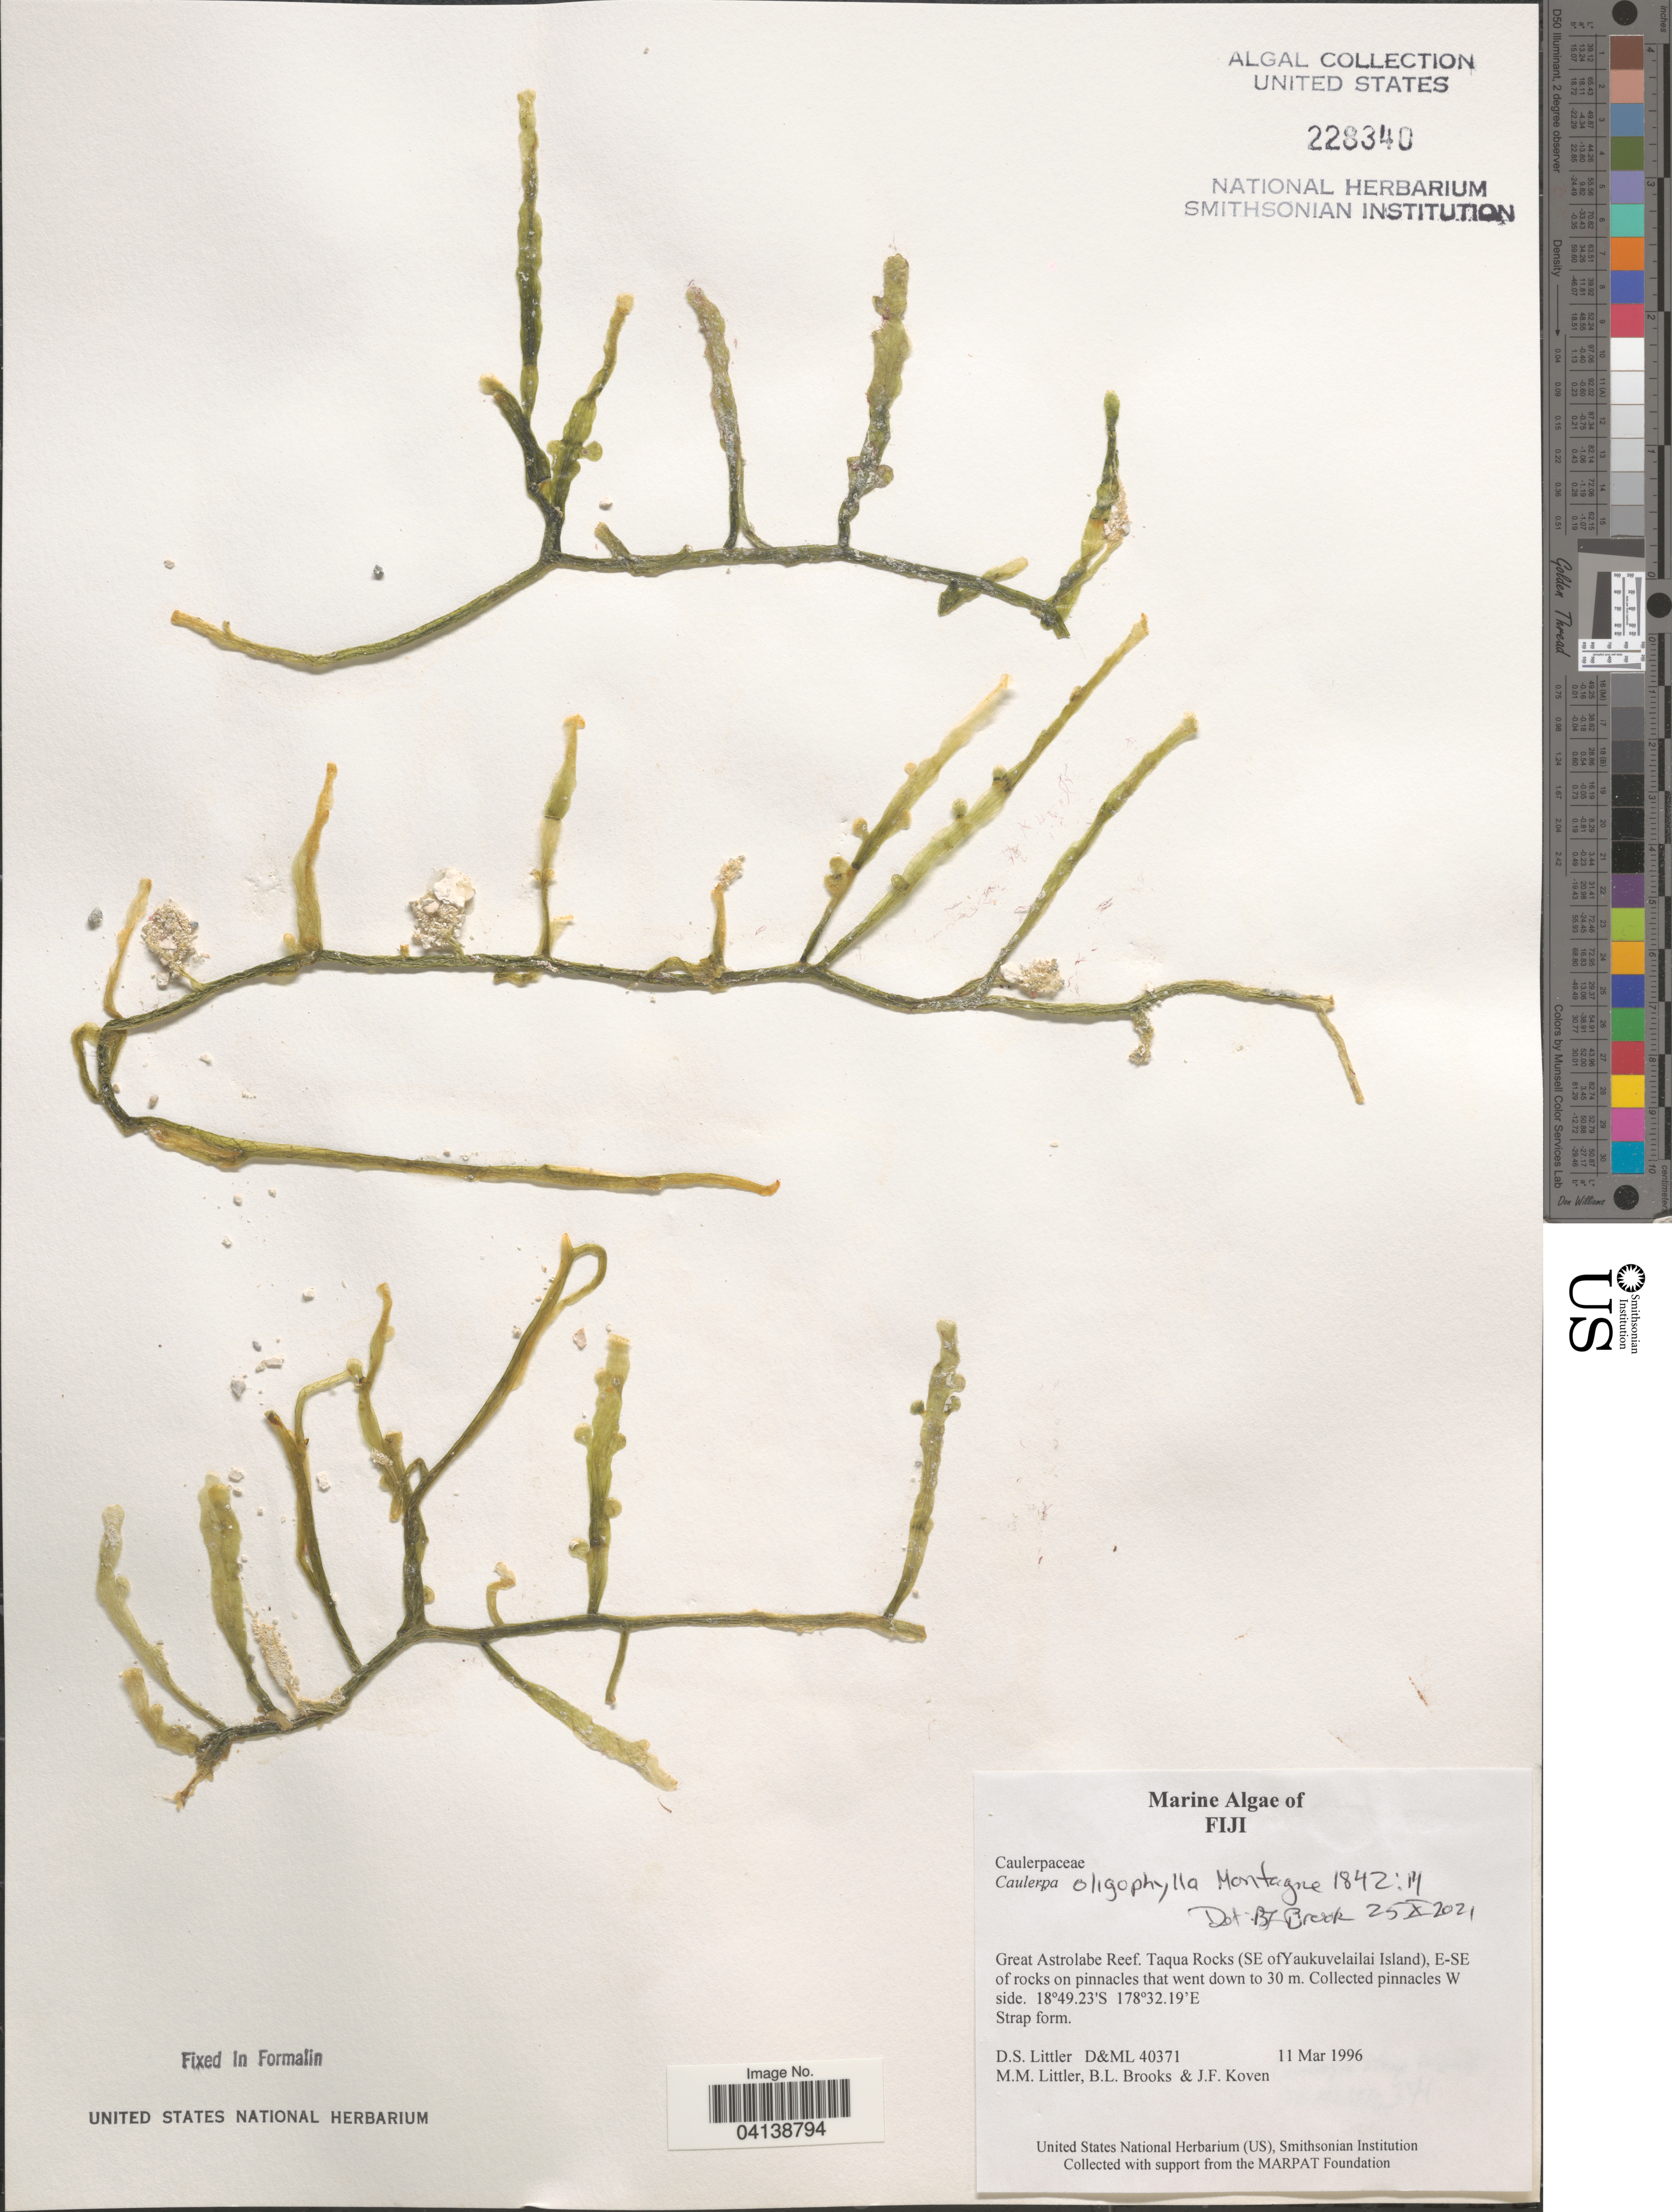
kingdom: Plantae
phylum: Chlorophyta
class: Ulvophyceae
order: Bryopsidales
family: Caulerpaceae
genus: Caulerpa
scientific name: Caulerpa oligophylla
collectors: D. S. Littler, B. Brooks & J. Koven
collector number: D&ML40371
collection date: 1996-03-11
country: Fiji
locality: Great Astrolabe Reef. Taqua Rocks (SE ofYaukuvelailai Island), E-SE of rocks on pinnacles that went down to 30 m. Collected pinnacles W side.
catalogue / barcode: US 228340